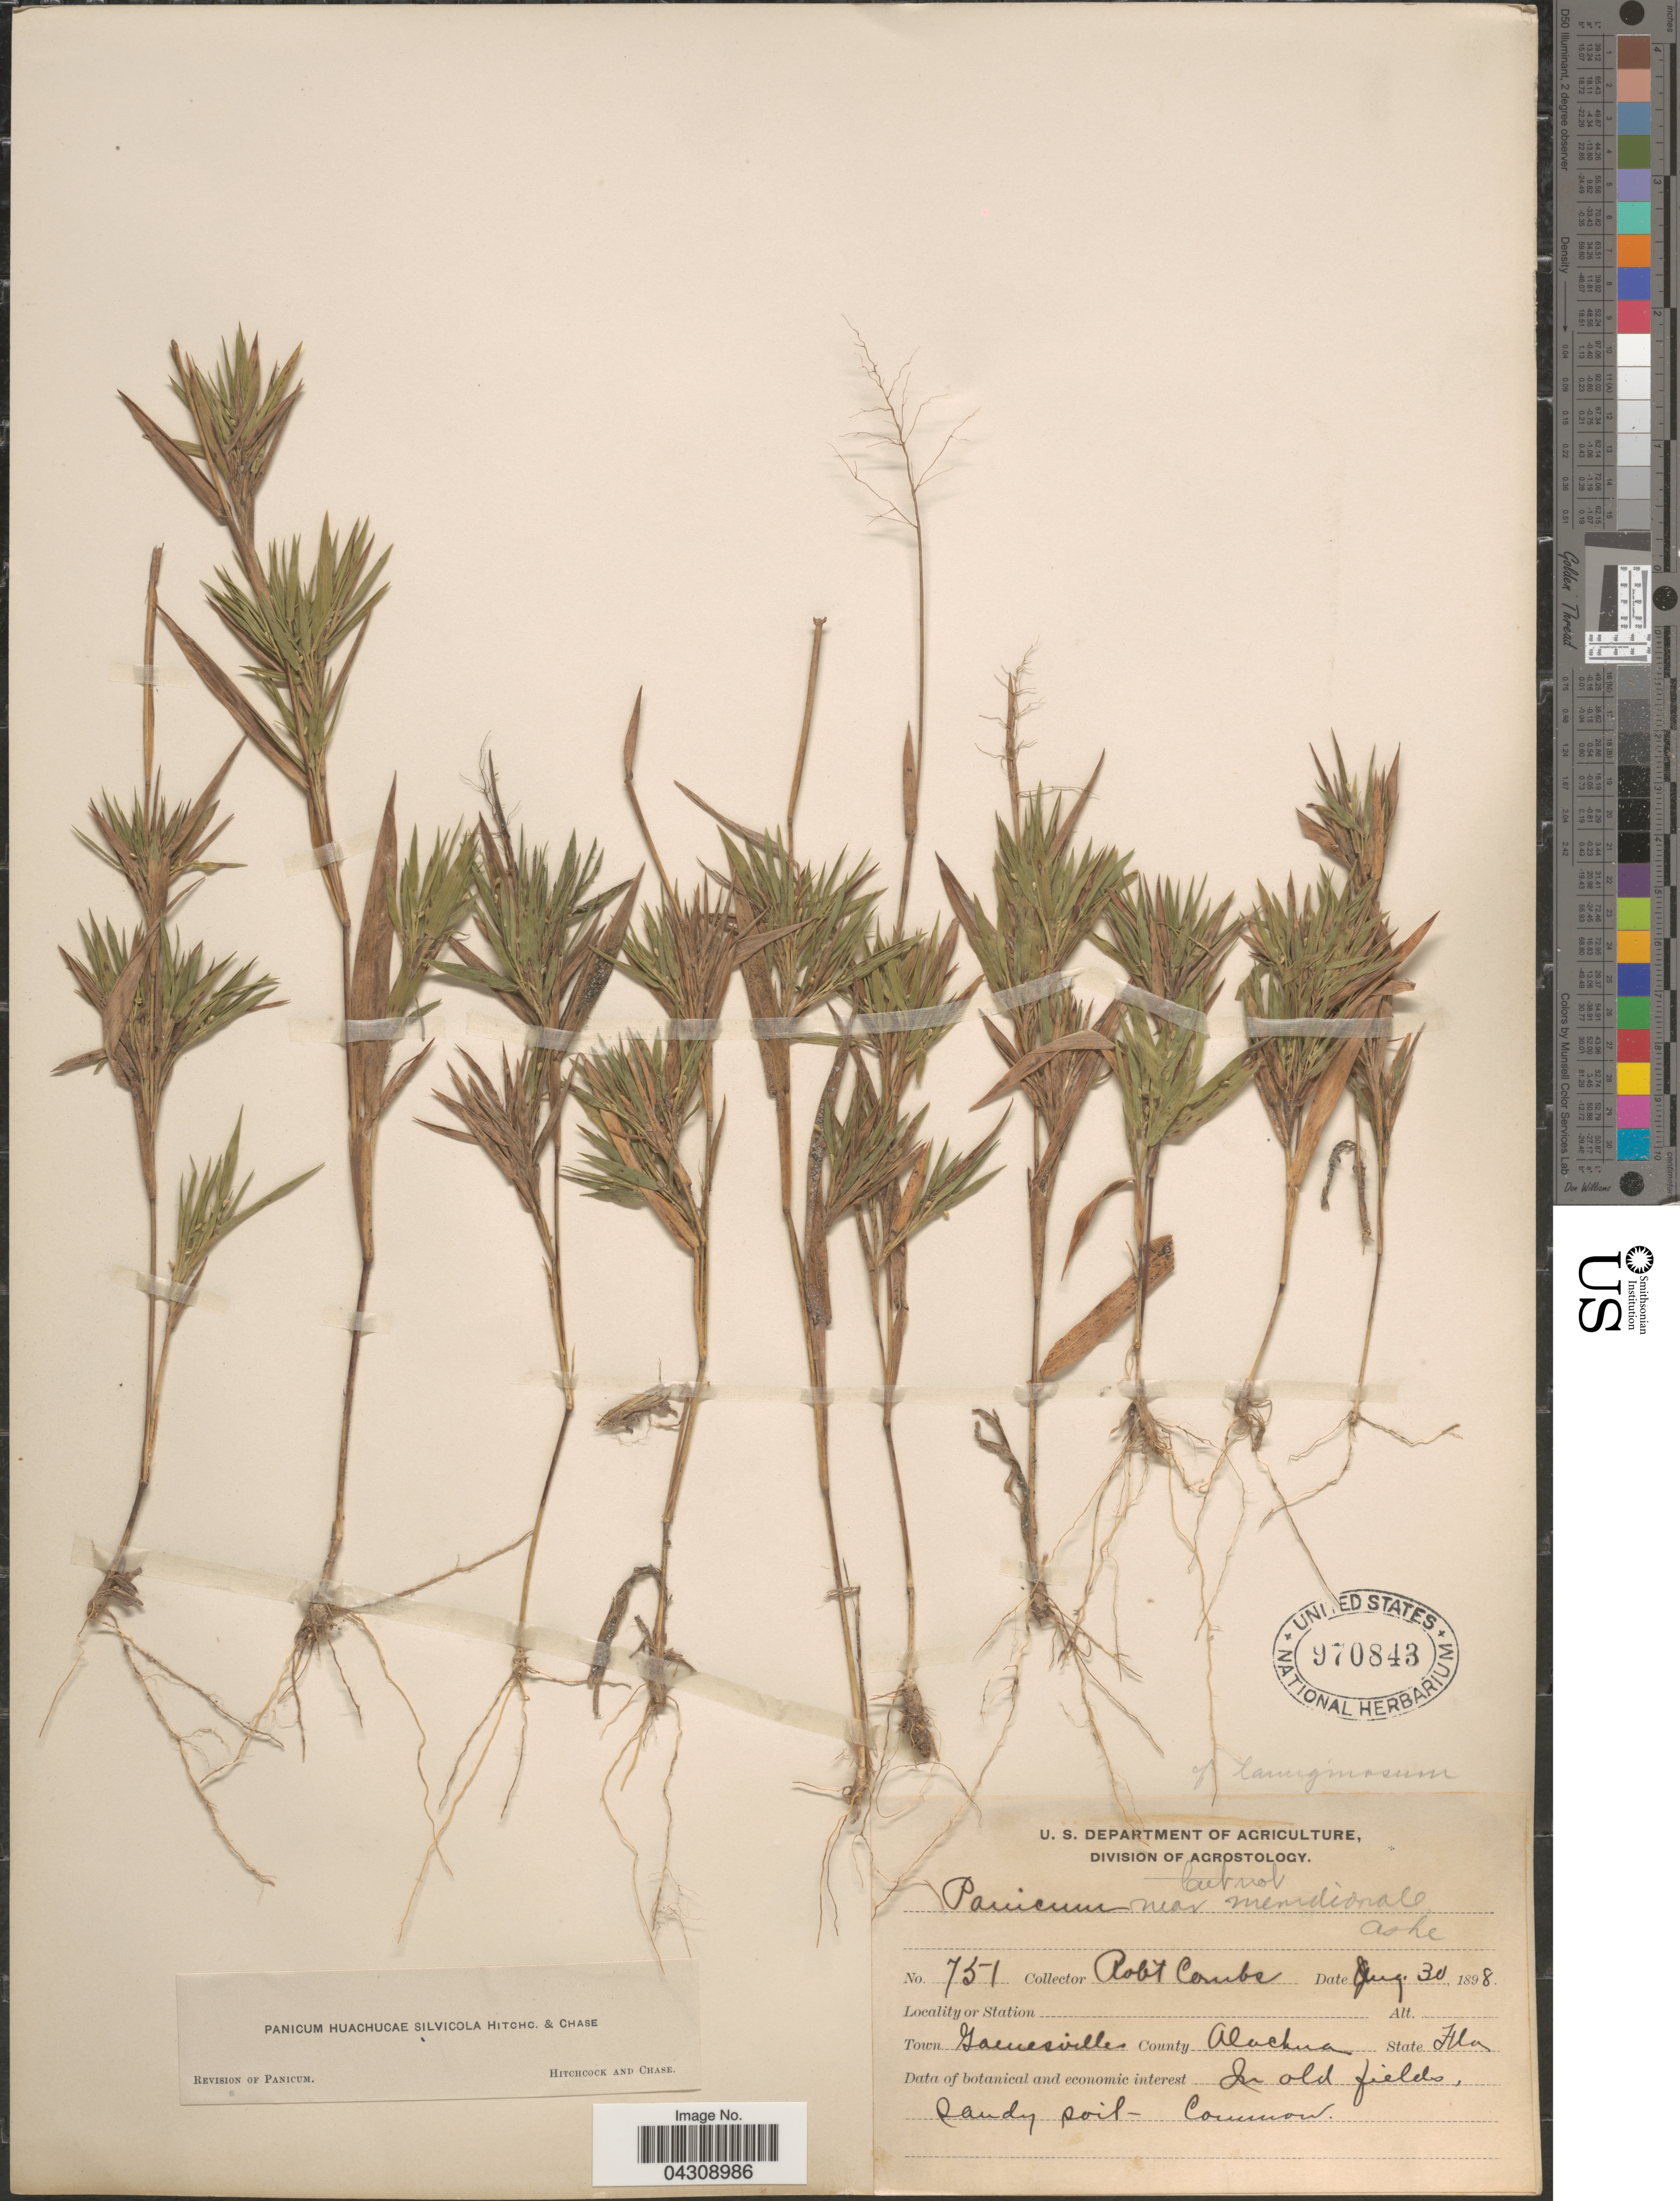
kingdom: Plantae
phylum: Tracheophyta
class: Liliopsida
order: Poales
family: Poaceae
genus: Dichanthelium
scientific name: Dichanthelium acuminatum var. acuminatum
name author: (Sw.) Gould & C.A. Clark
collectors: R. Combs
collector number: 751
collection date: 1898-08-30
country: United States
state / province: Florida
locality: Town Gainesville. County Alachua. In old fields.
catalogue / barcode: US 970843